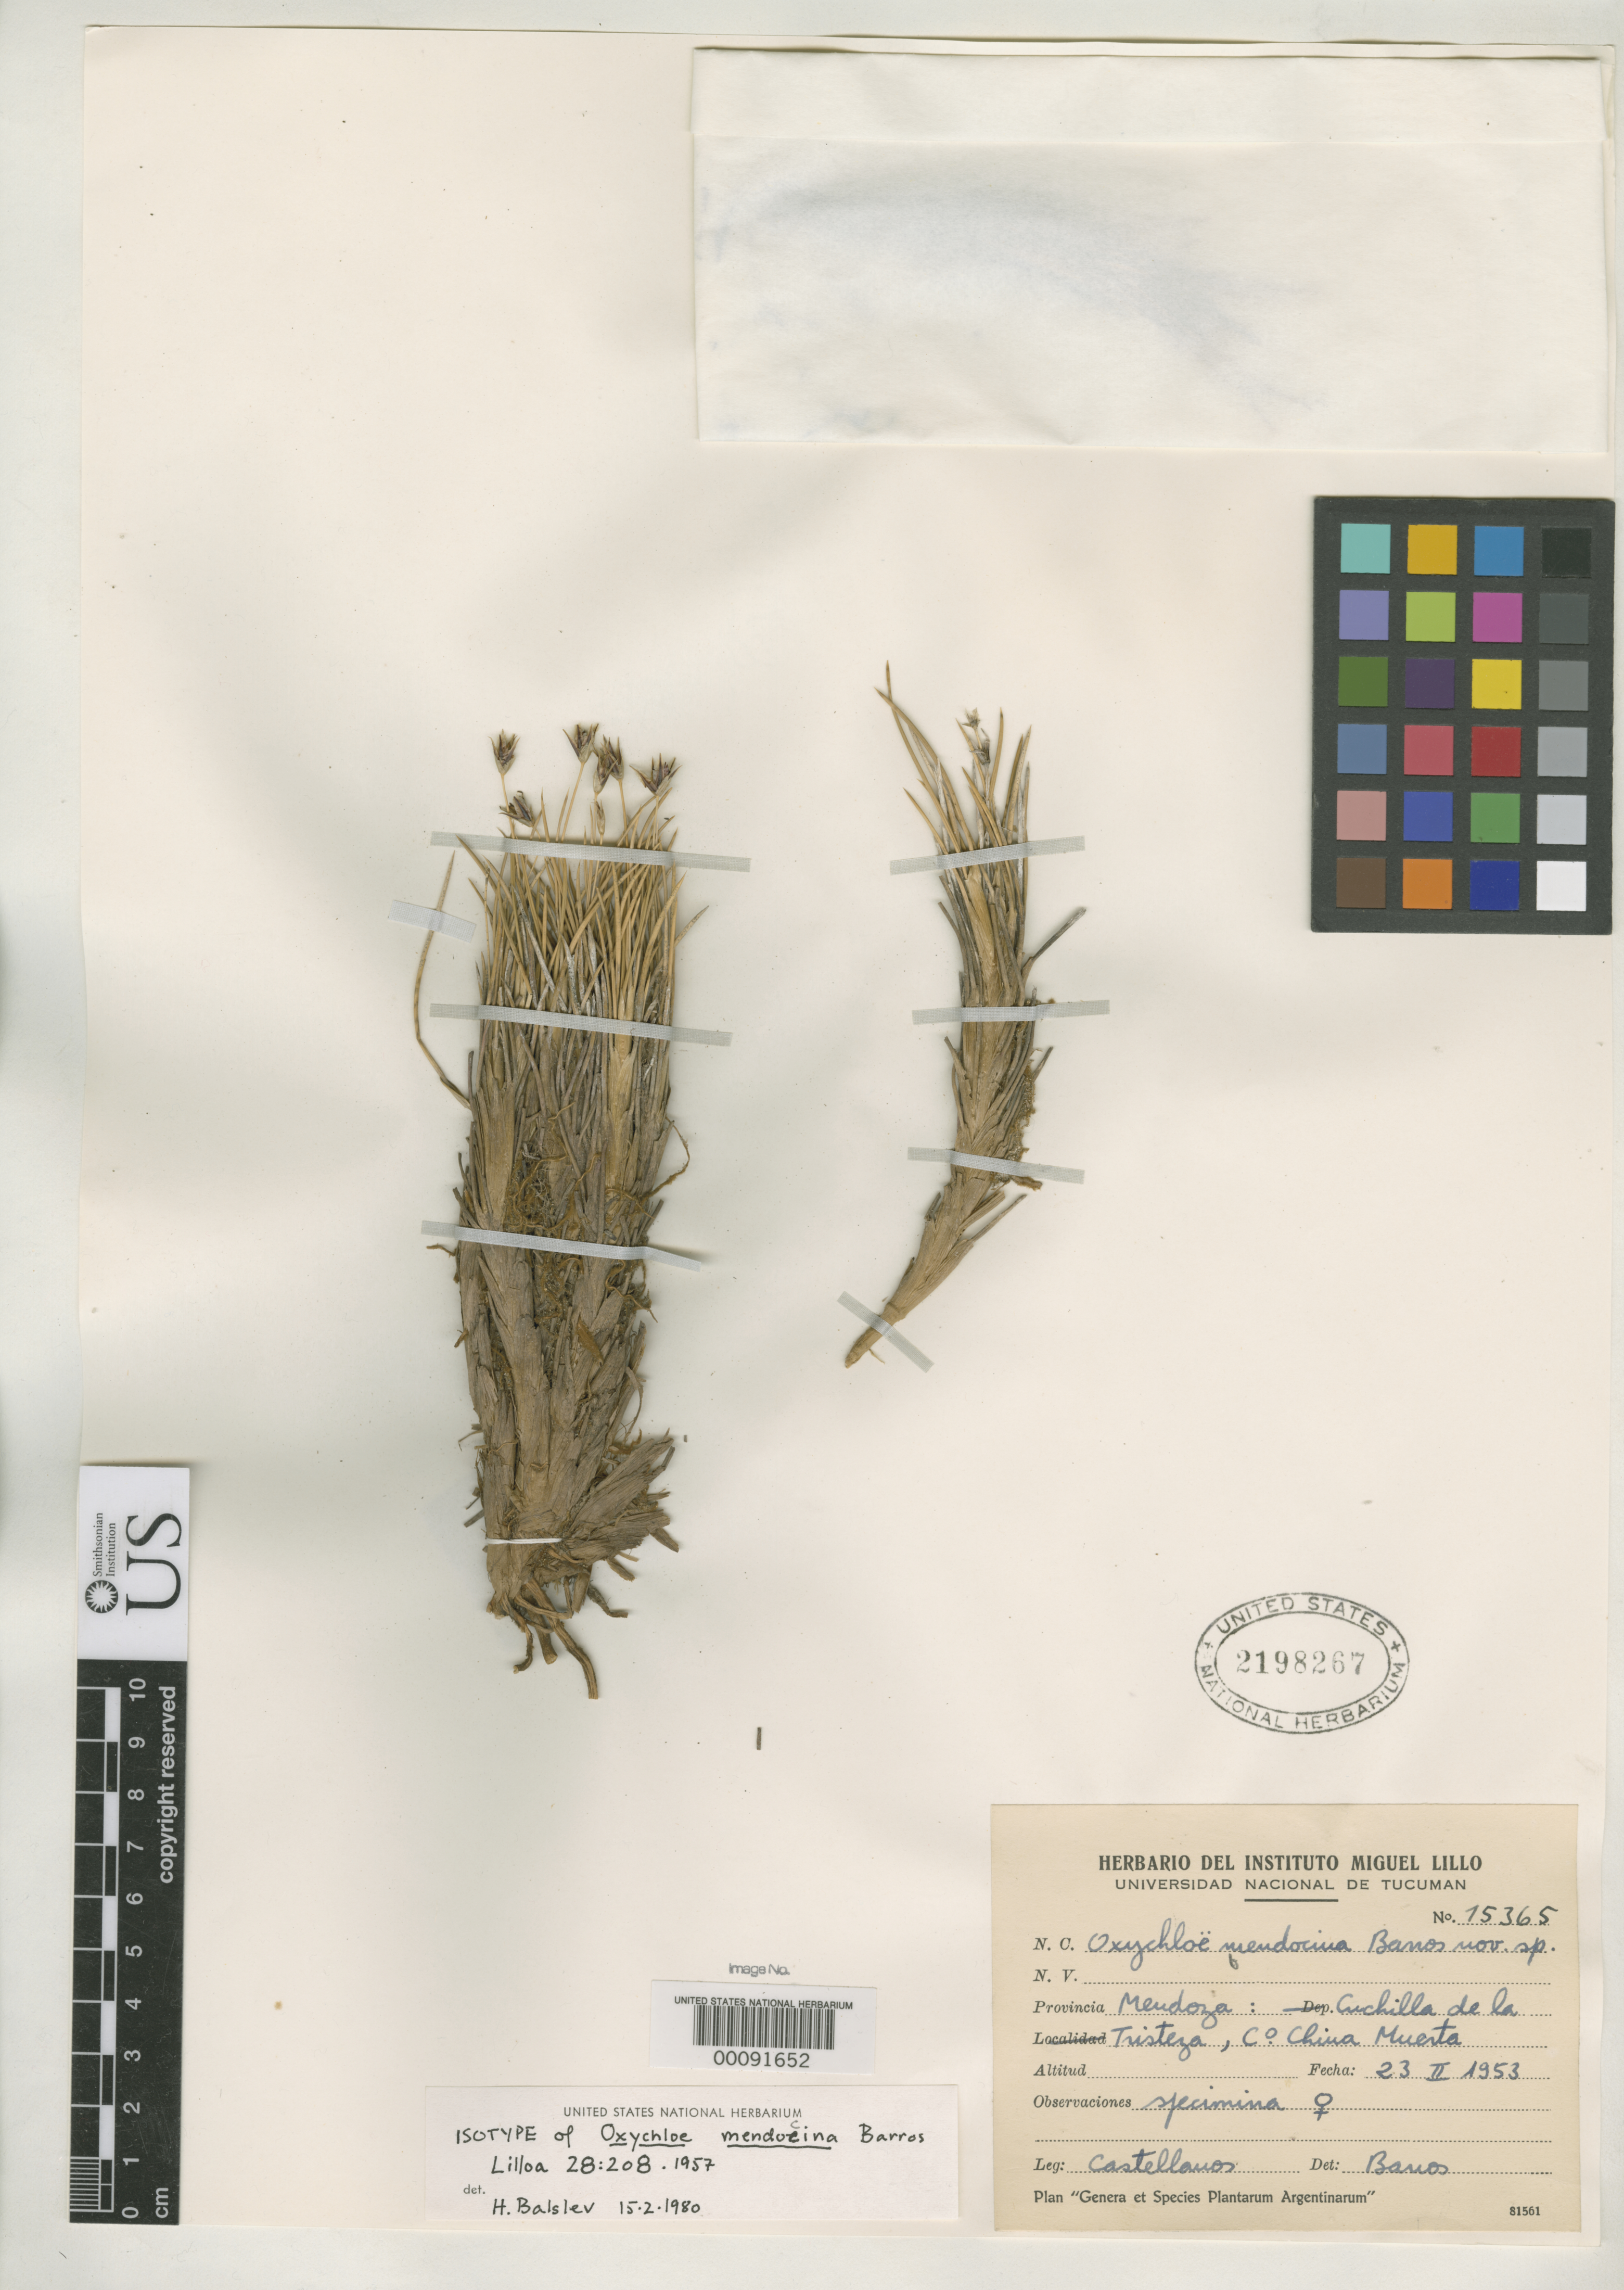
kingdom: Plantae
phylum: Tracheophyta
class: Liliopsida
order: Poales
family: Juncaceae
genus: Oxychloe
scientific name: Oxychloe mendocina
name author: Barros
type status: Isotype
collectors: A. Castellanos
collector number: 15365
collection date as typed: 23 Feb 1953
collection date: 1953-02-23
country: Argentina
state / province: Mendoza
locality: Provincia Mendoza: Cuchilla de La Tristeza, Cerro China Muerta.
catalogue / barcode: US 2198267